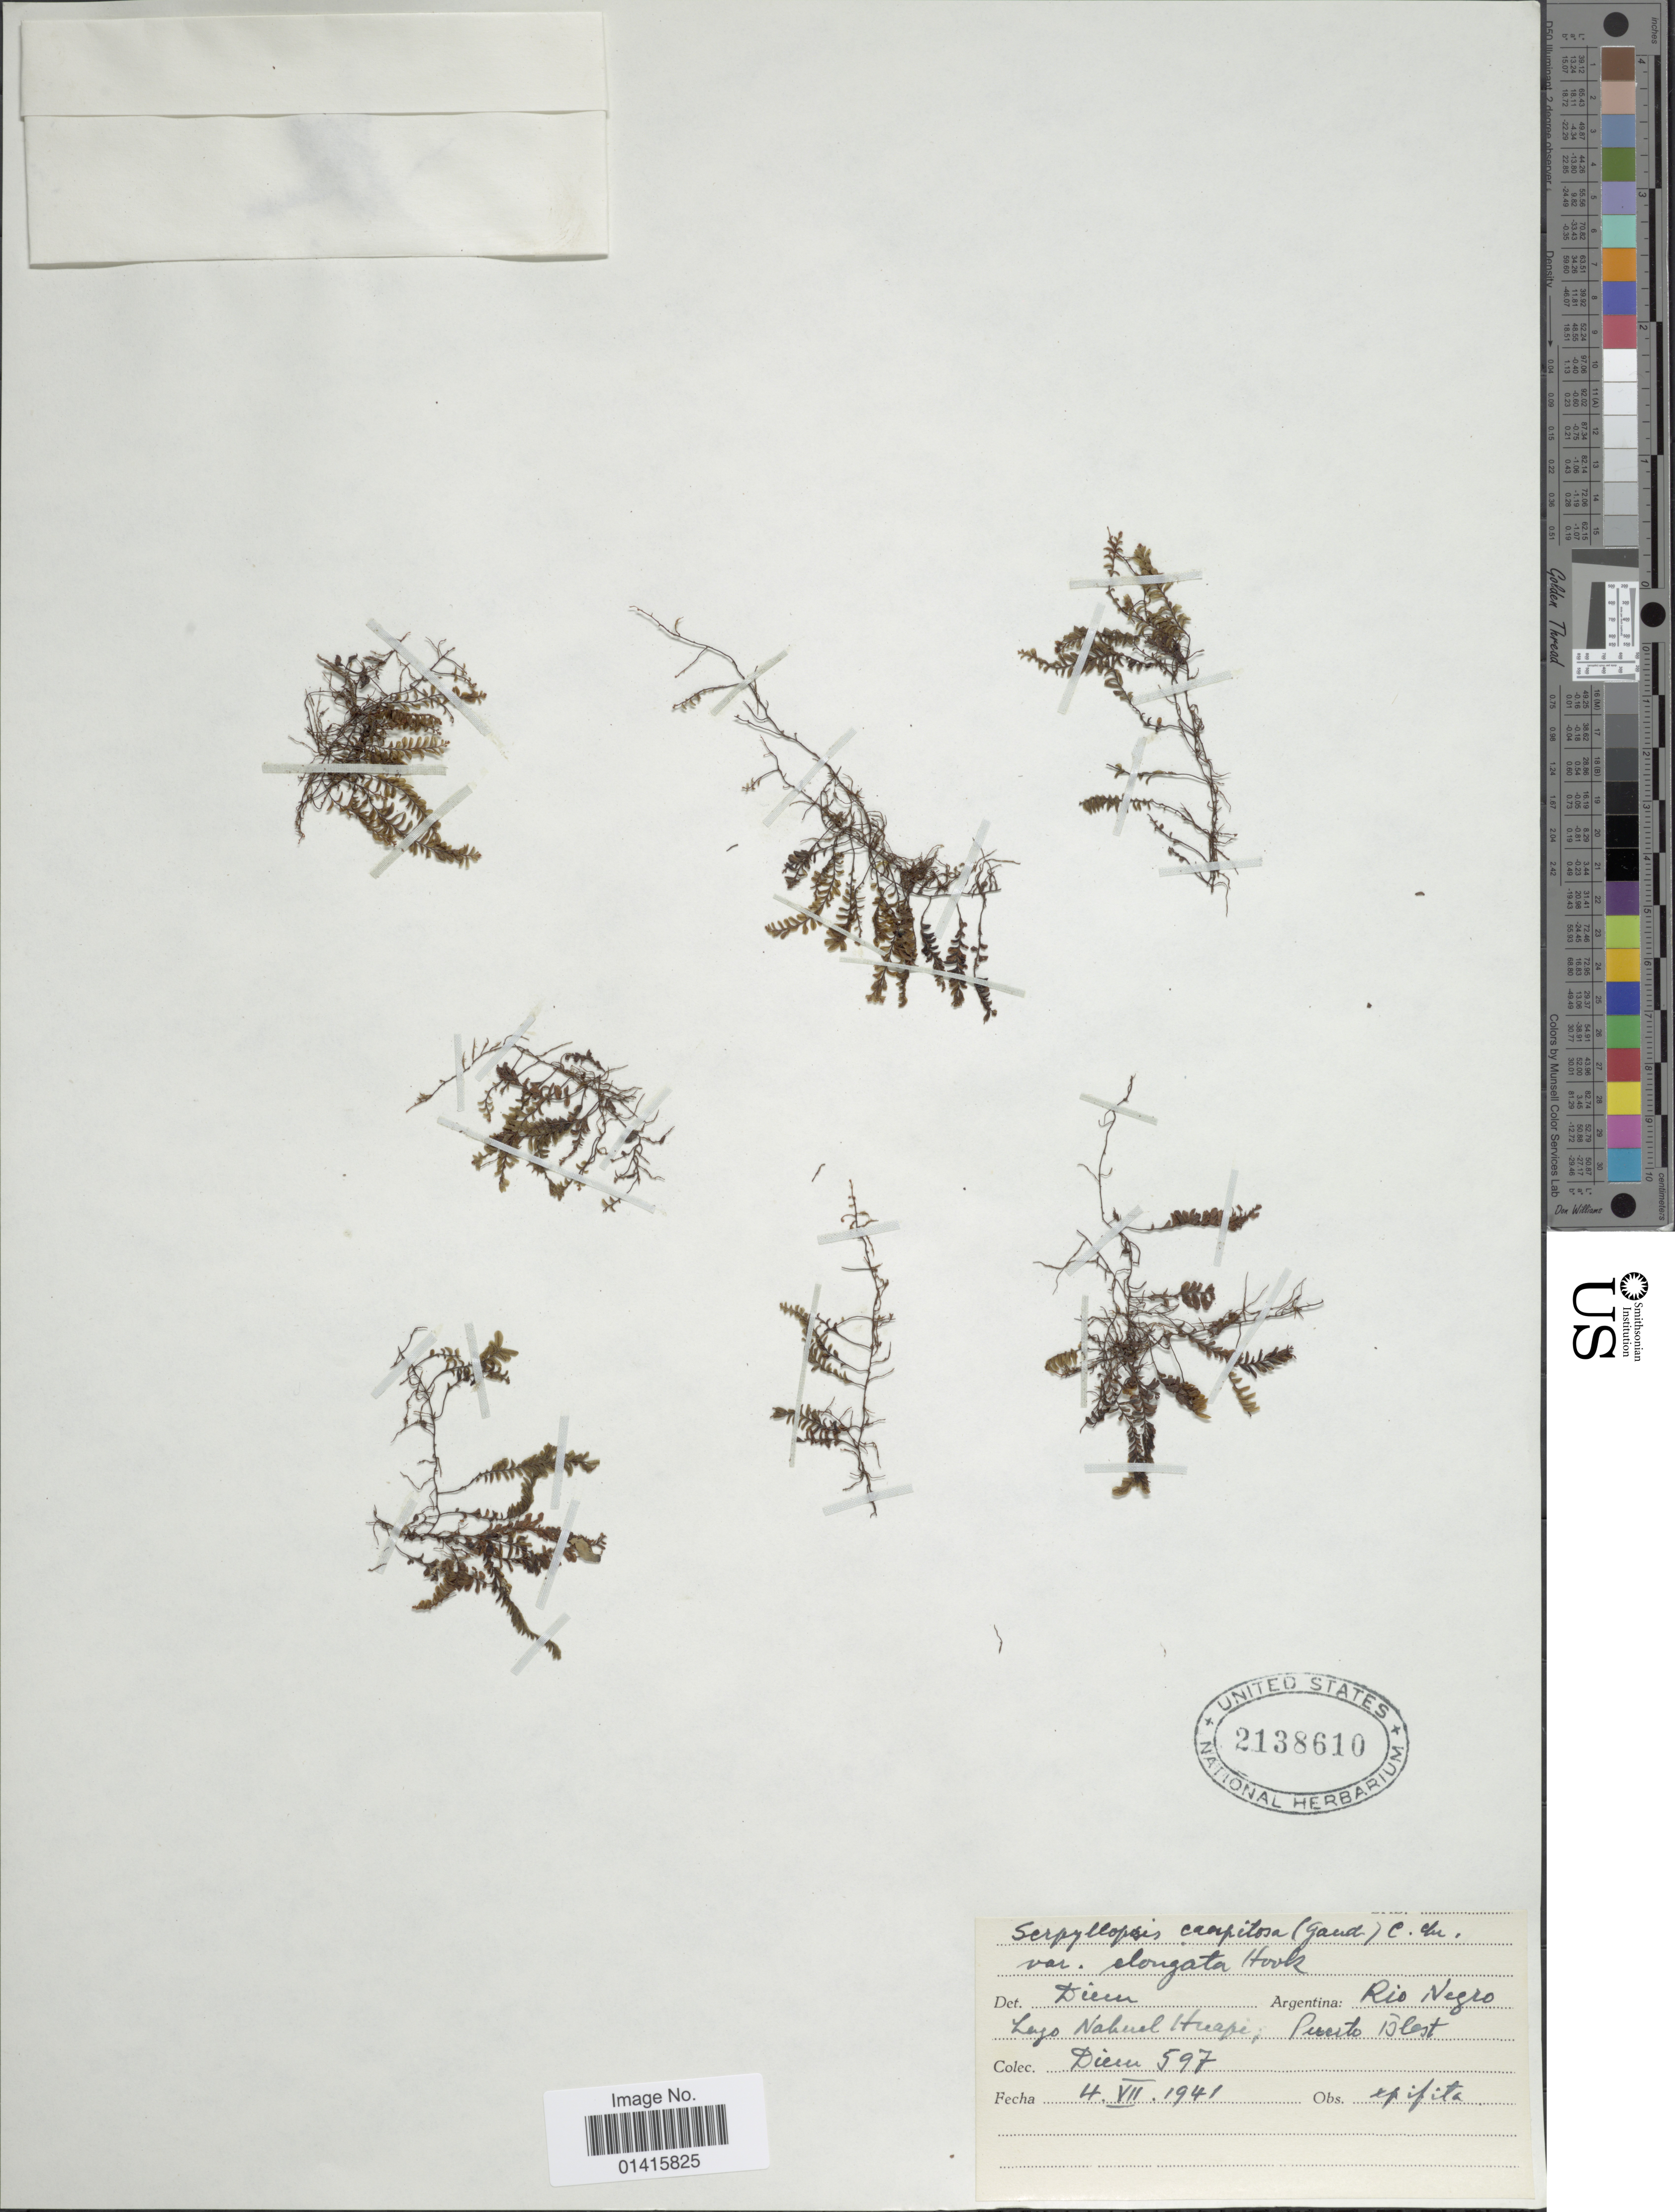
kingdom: Plantae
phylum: Tracheophyta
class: Polypodiopsida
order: Hymenophyllales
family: Hymenophyllaceae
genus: Hymenophyllum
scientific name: Hymenophyllum caespitosum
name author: Gaudich.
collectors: Diem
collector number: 597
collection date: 1941-07-04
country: Argentina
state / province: Rio Negro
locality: Argentina: Rio Negro, Lago Nabuel Huape, Puerto Blest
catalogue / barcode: US 2138610